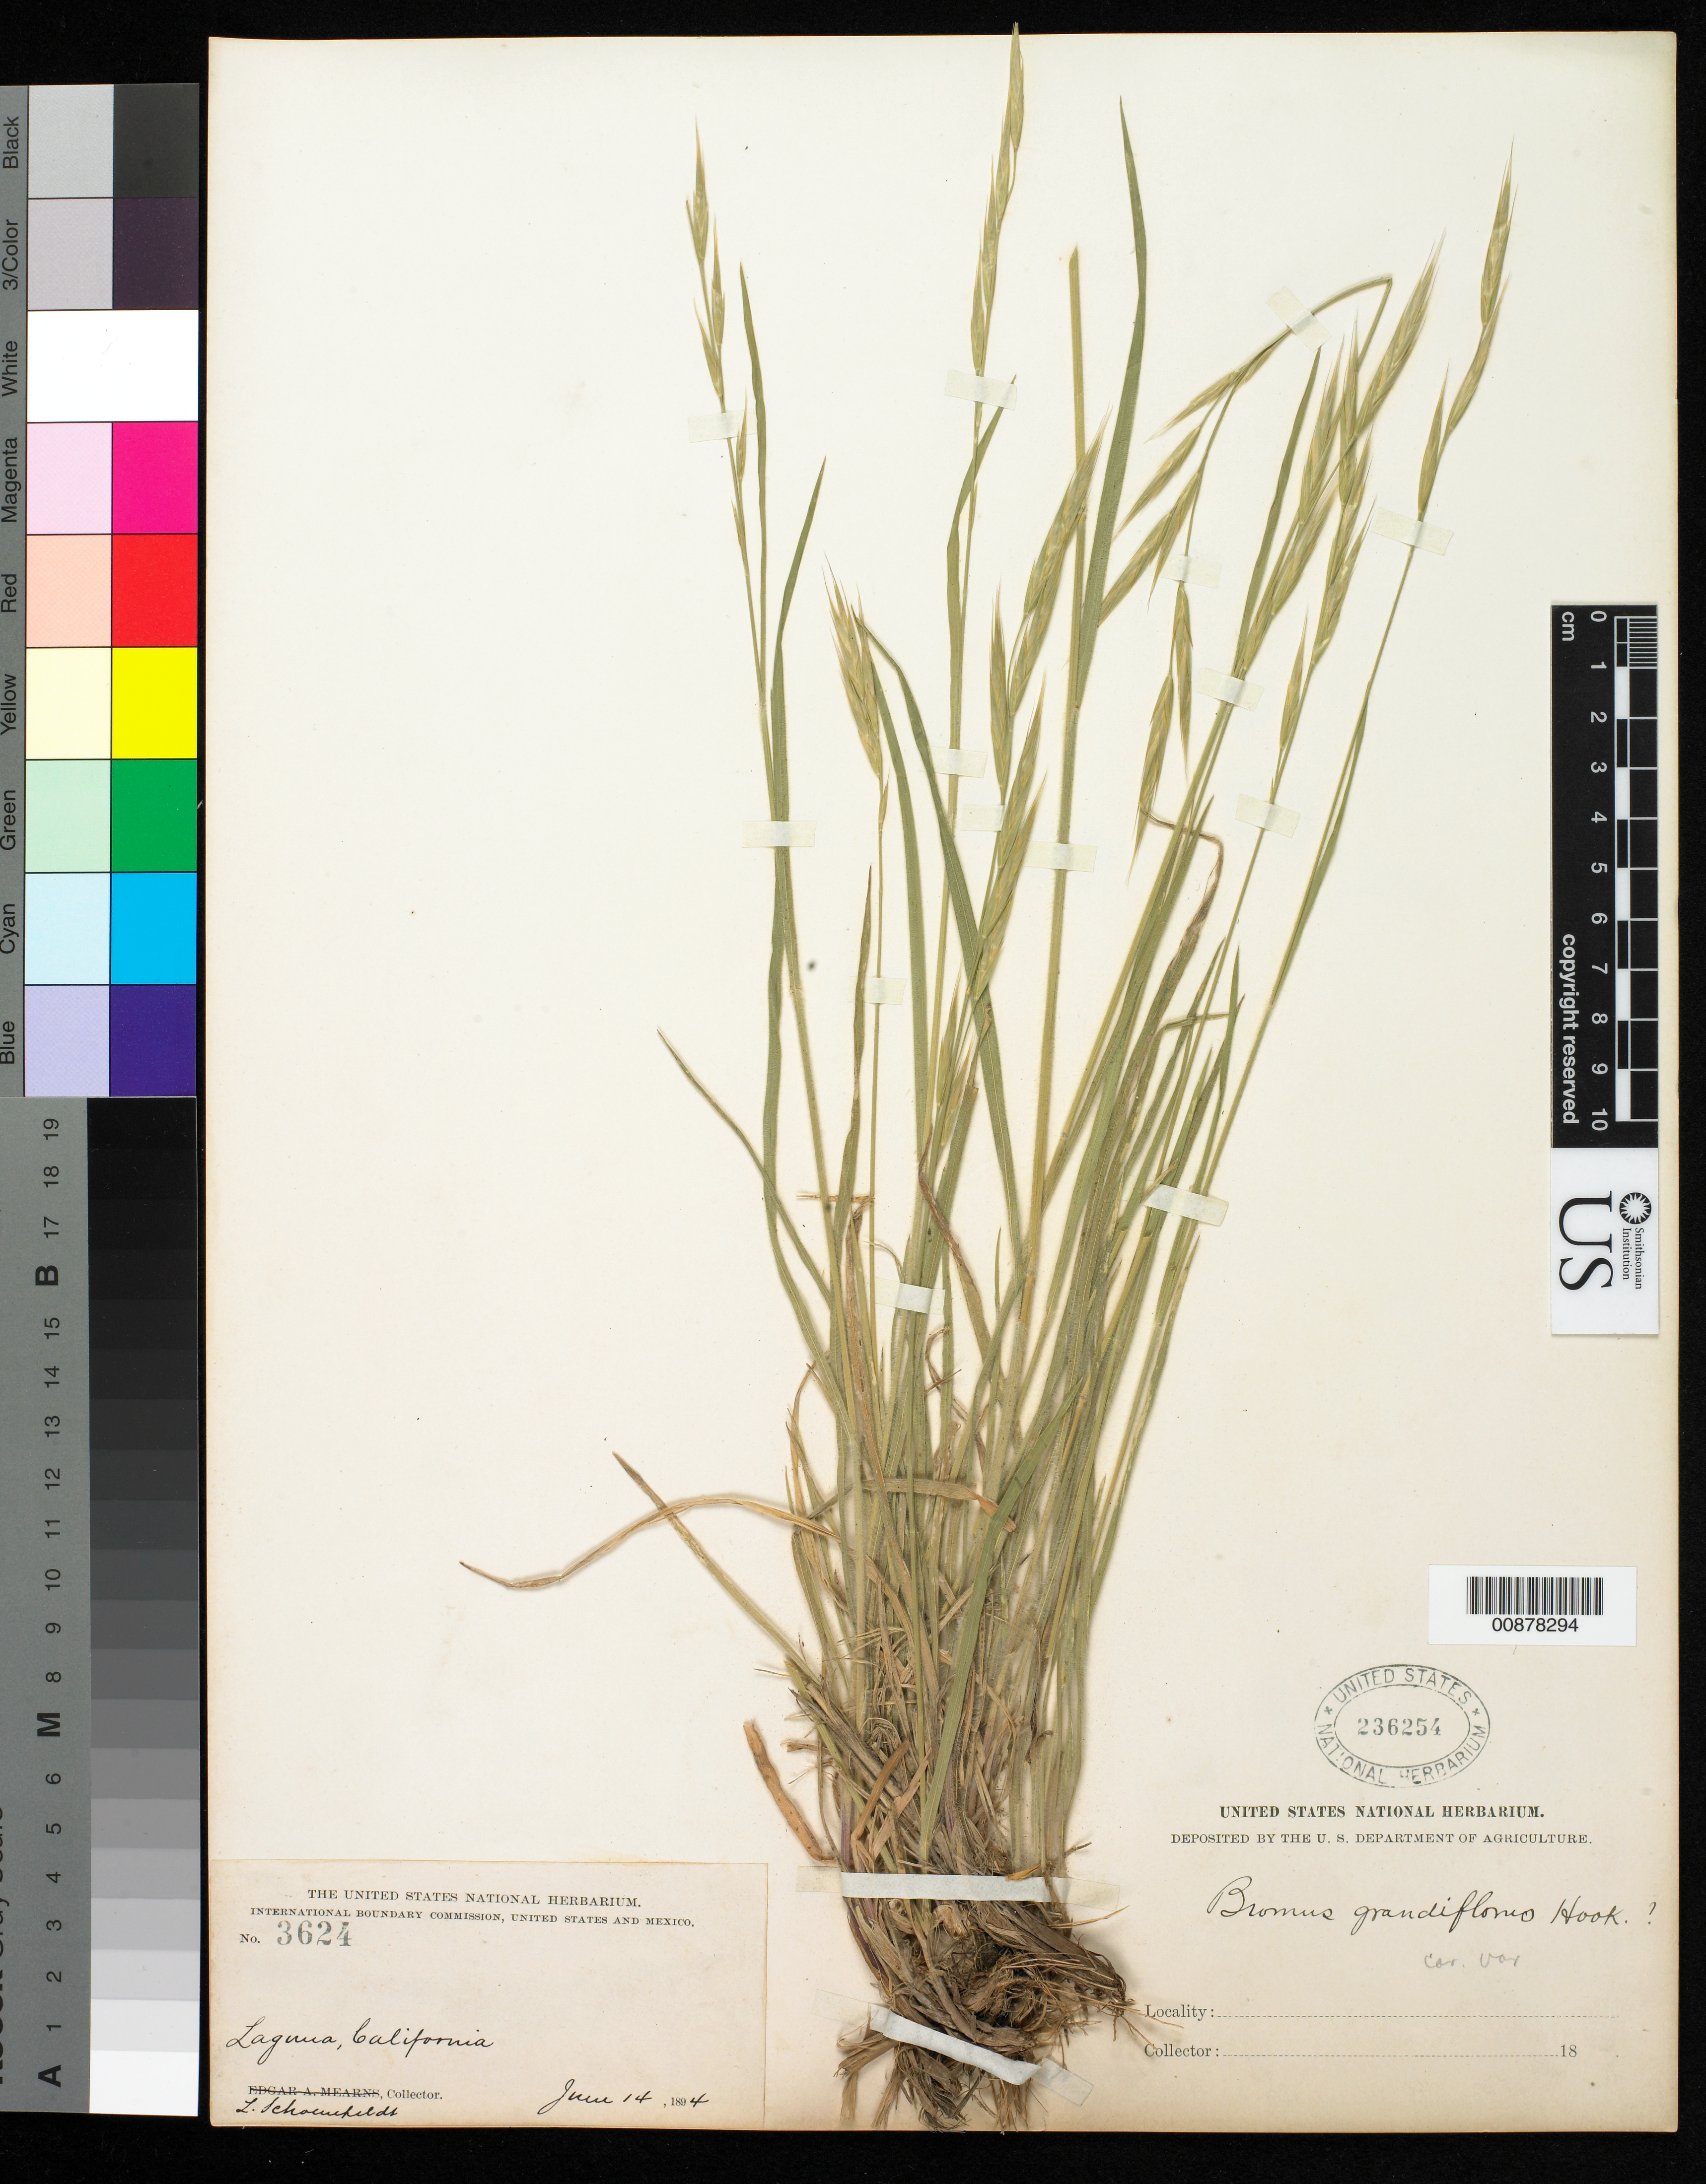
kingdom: Plantae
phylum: Tracheophyta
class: Liliopsida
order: Poales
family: Poaceae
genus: Bromus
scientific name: Bromus grandiflorus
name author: Weigel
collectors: L. Schoenfeldt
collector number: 3624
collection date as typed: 14 Jun 1894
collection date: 1894-06-14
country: United States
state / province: California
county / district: Orange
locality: Laguna, California.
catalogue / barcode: US 236254